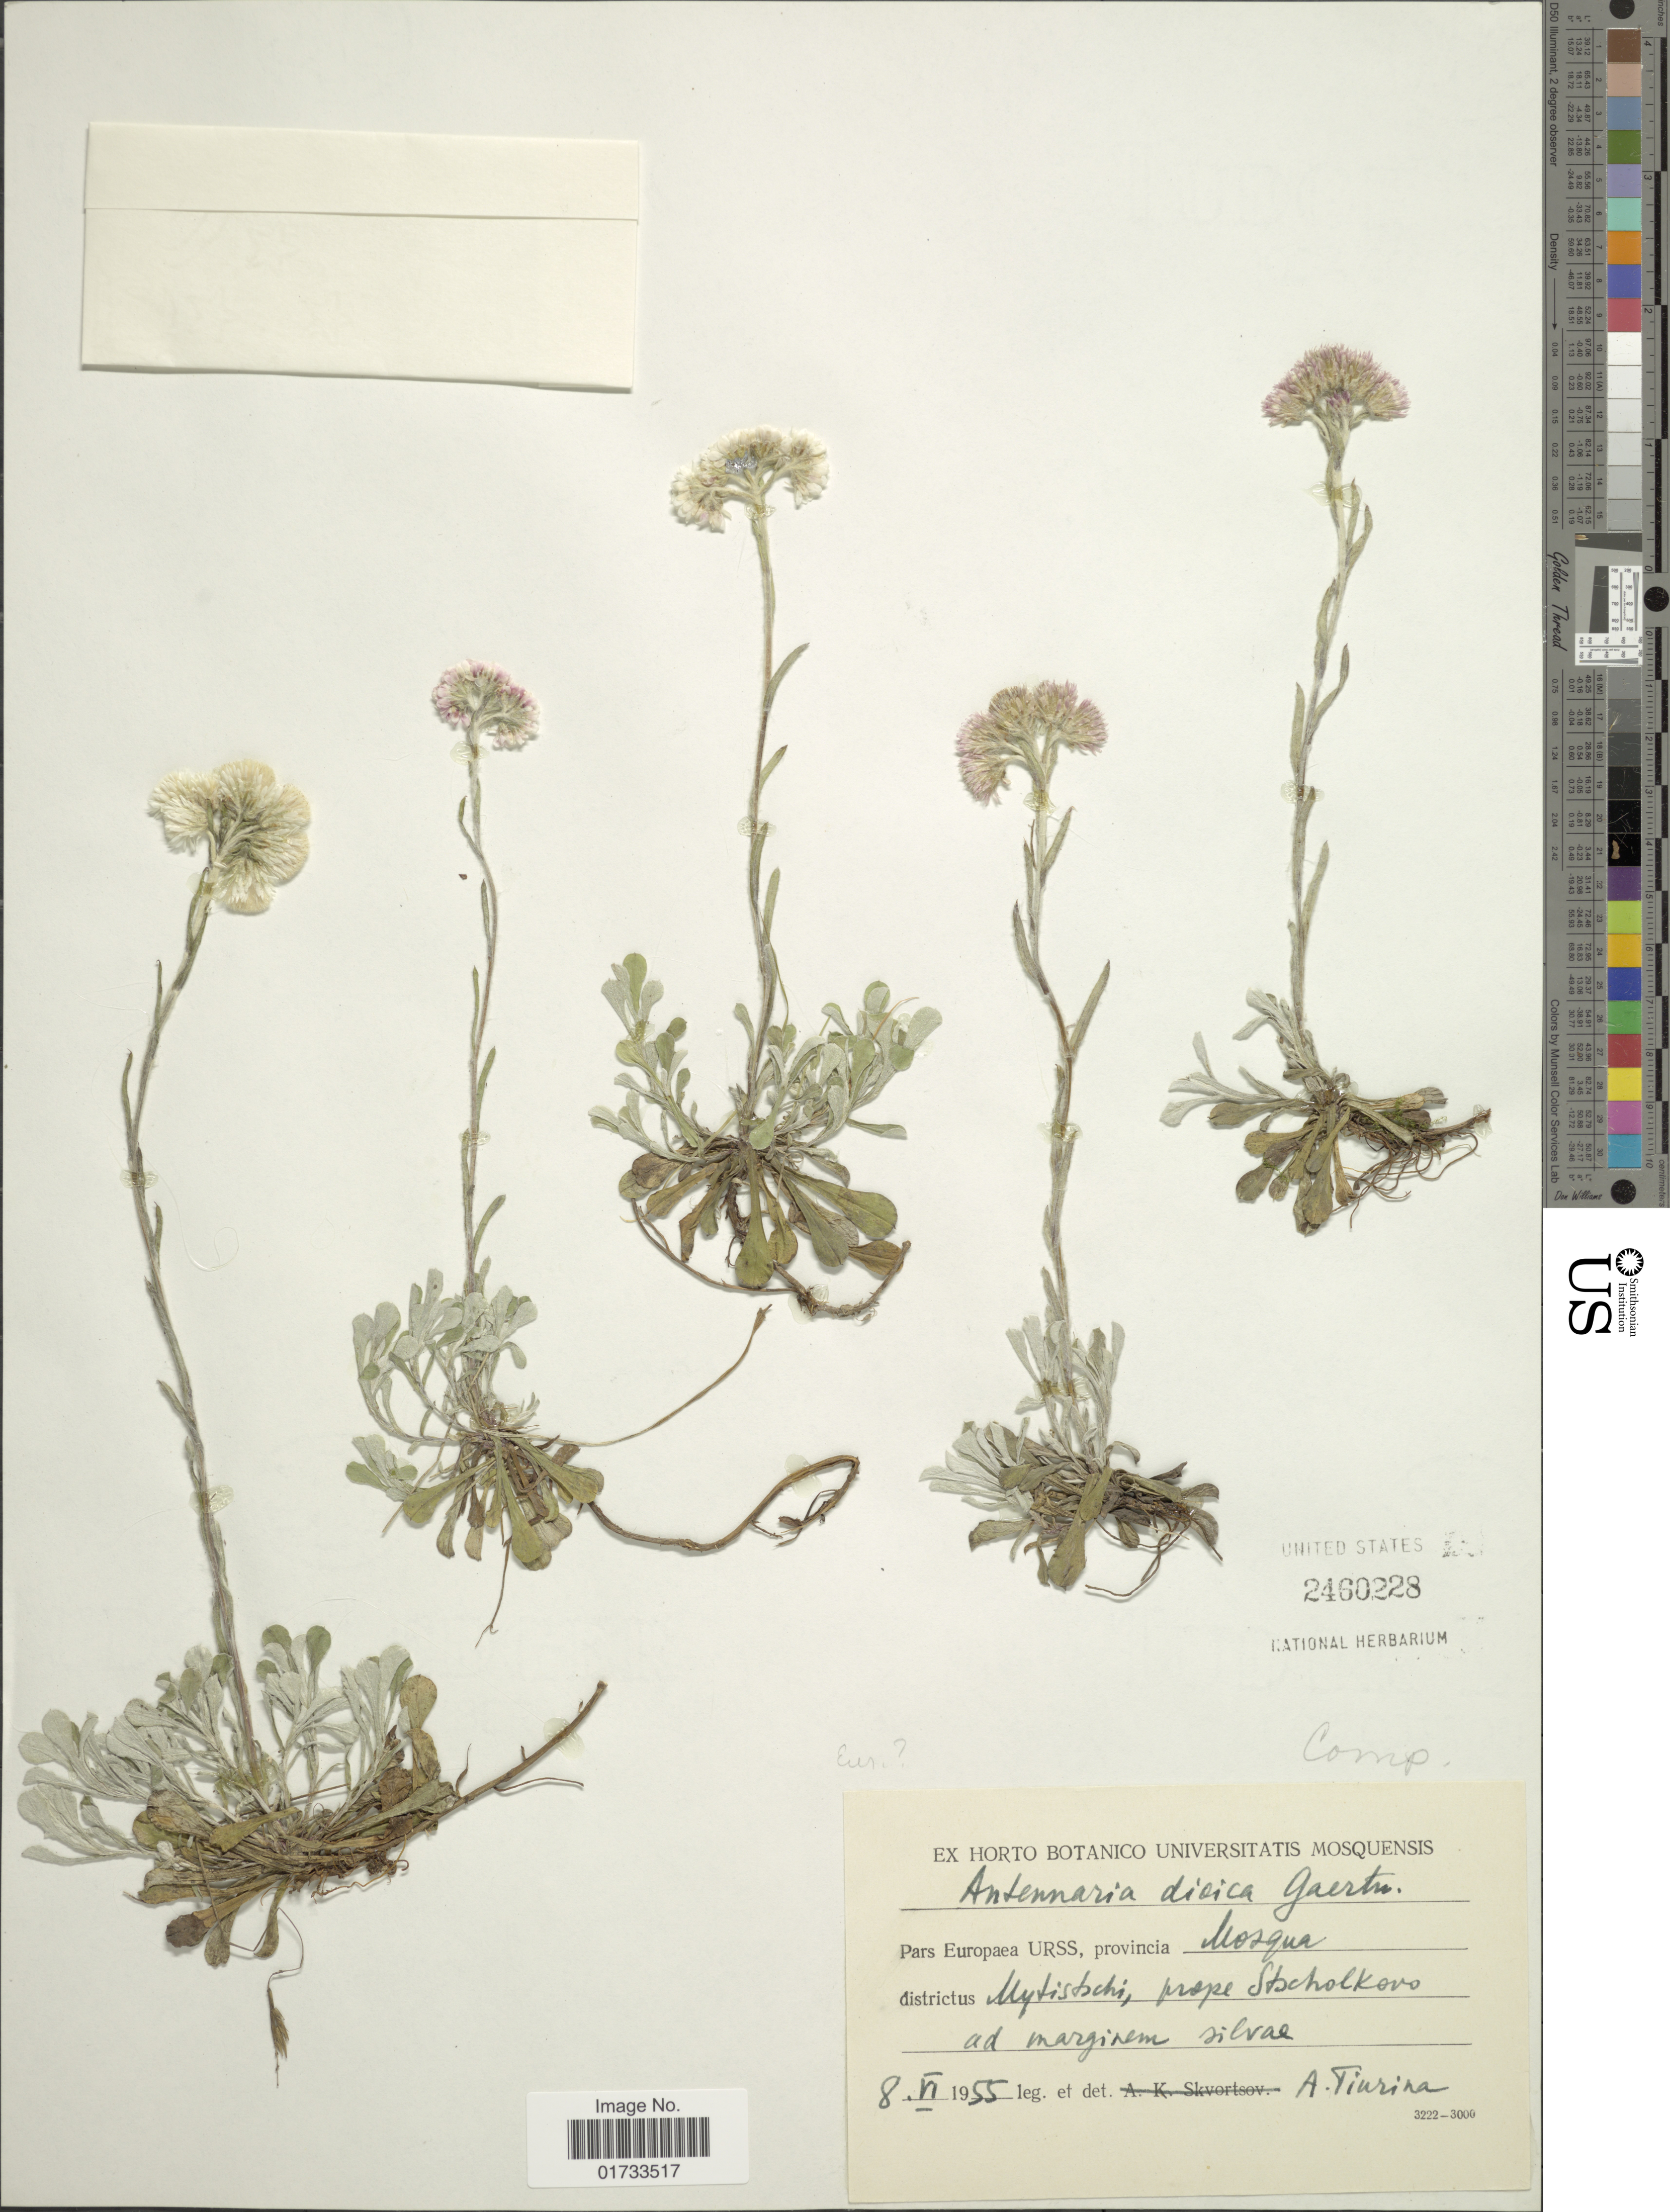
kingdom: Plantae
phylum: Tracheophyta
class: Magnoliopsida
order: Asterales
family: Asteraceae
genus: Antennaria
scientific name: Antennaria dioica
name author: (L.) Gaertn.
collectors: A. Tiurina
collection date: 1955-06-08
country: Russian Federation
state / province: Moscow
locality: Pars Europaea URSS, provincia Mosque. districtus Mytistschi, prope Stcholkovo ad marginem silvae (Mytishchi, Shchelkovo)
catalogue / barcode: US 2460228